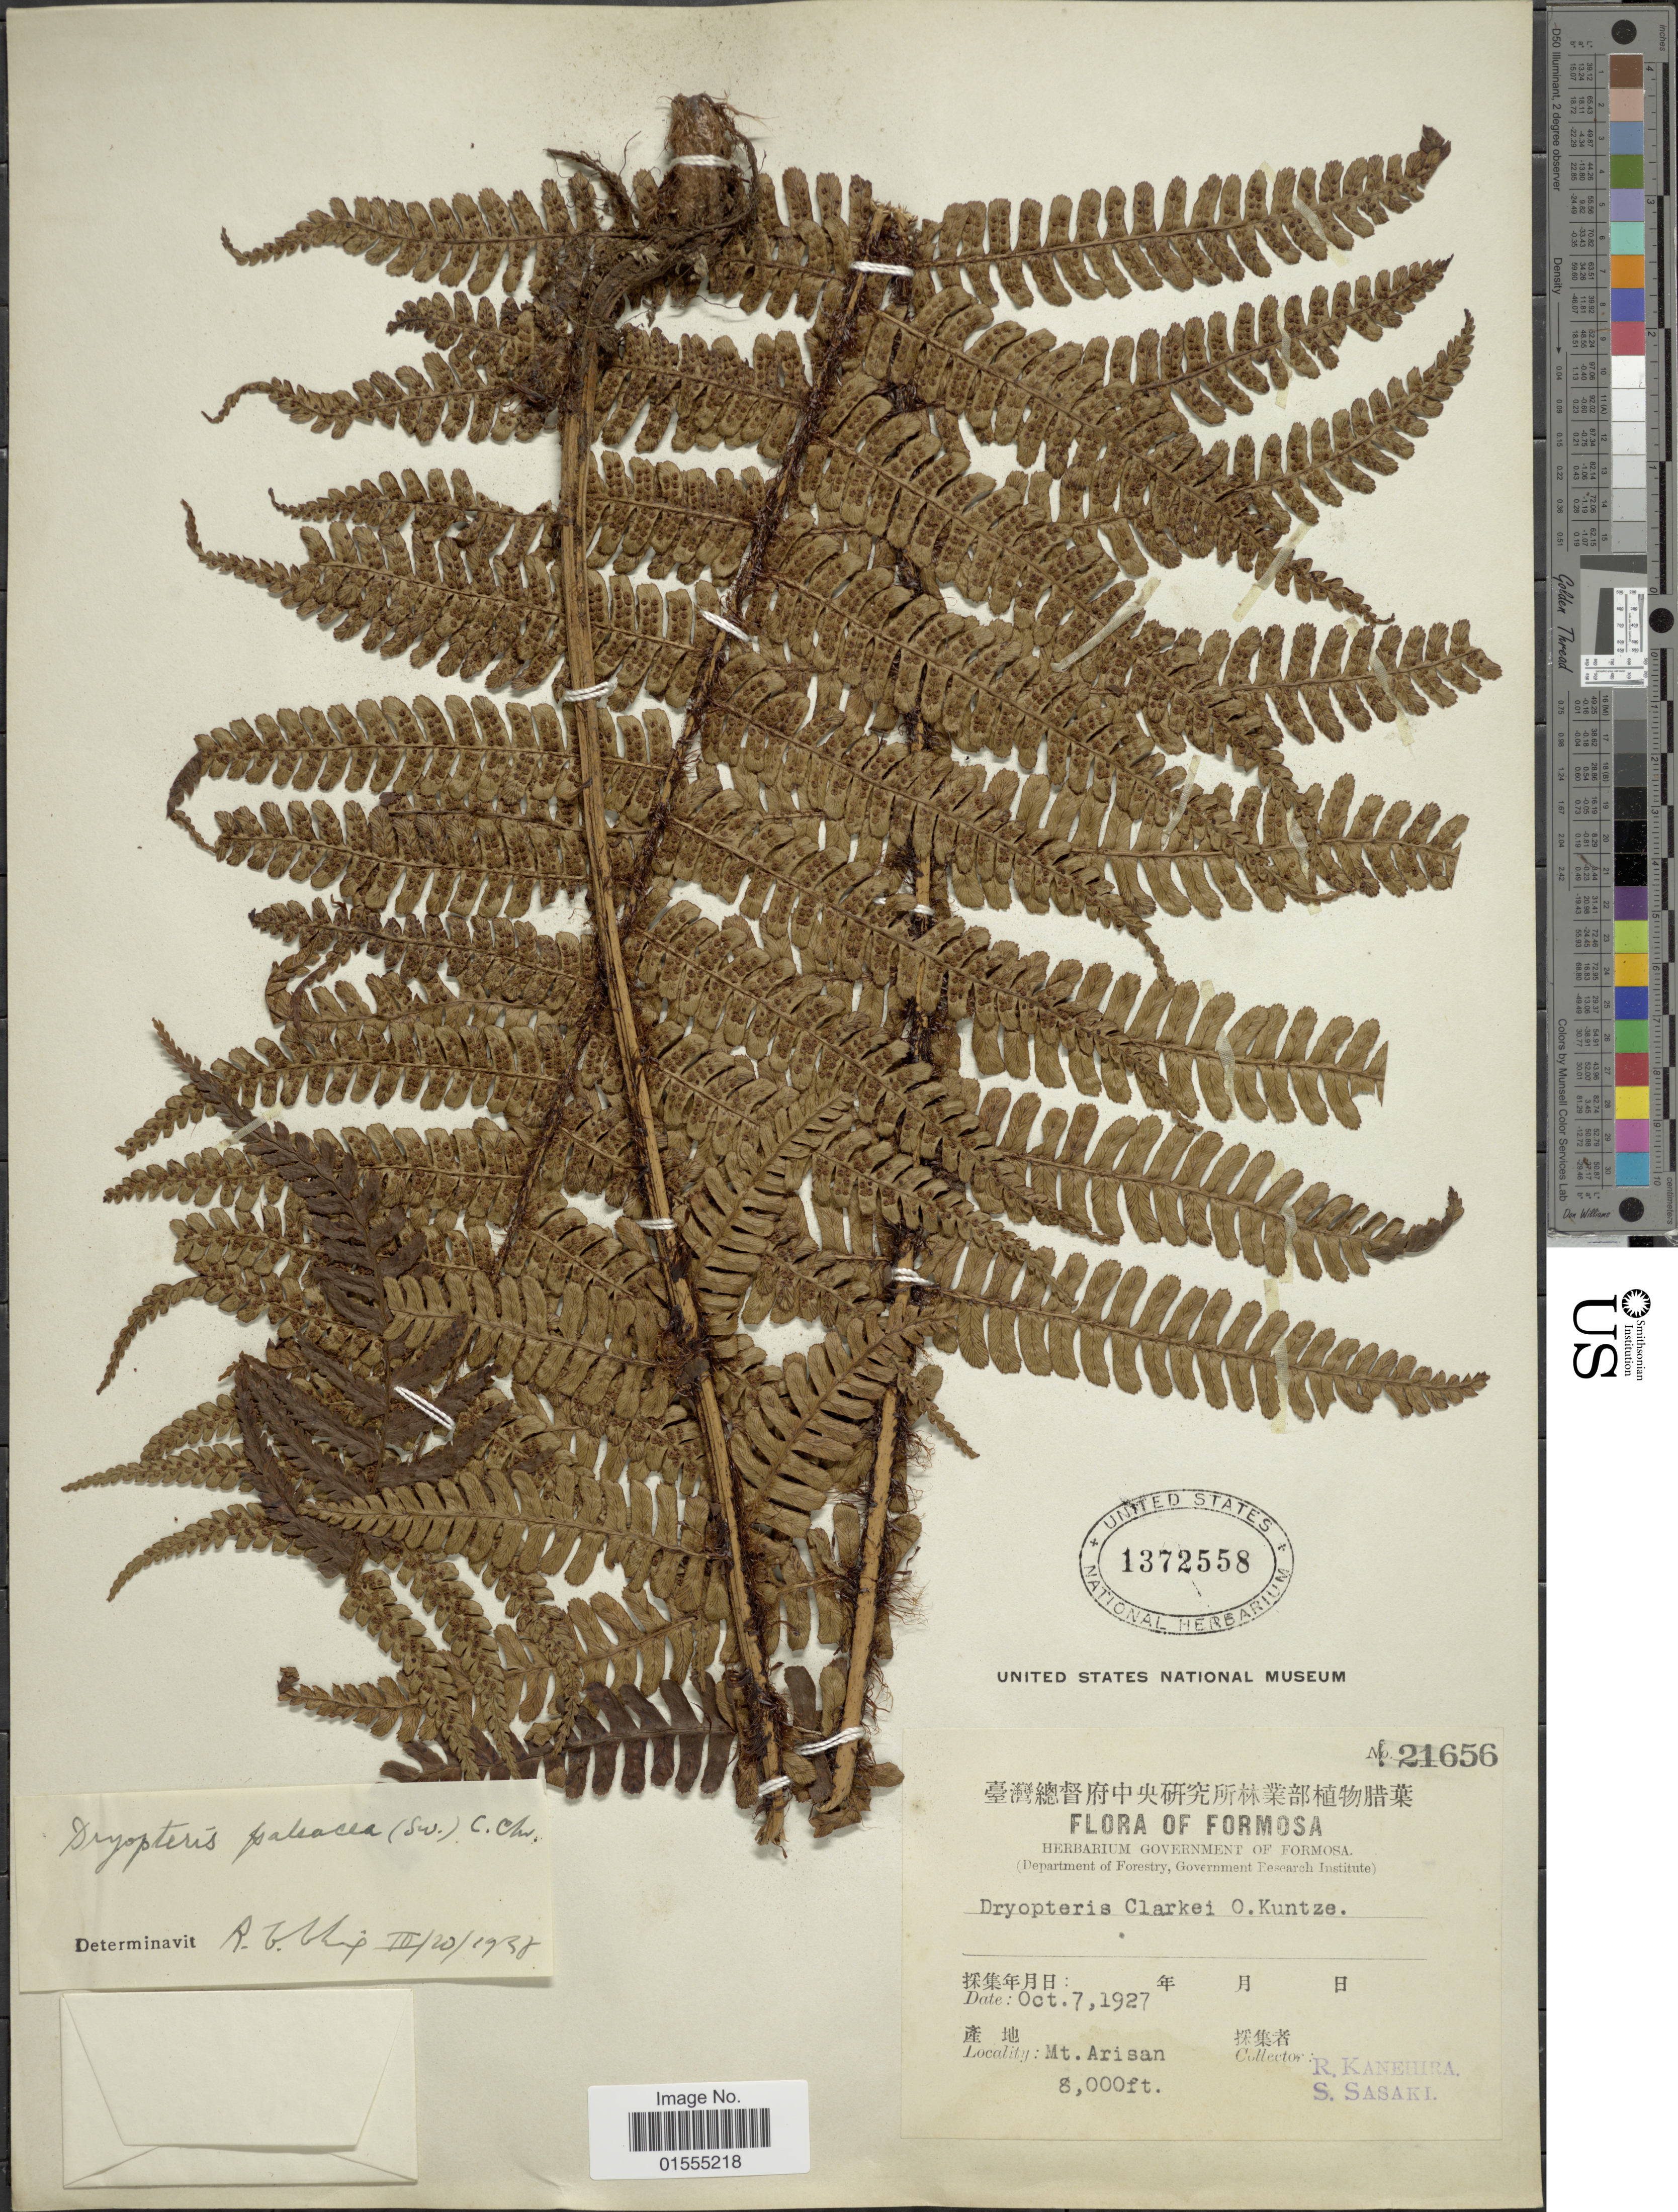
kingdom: Plantae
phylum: Tracheophyta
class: Polypodiopsida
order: Polypodiales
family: Dryopteridaceae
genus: Dryopteris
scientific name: Dryopteris wallichiana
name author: (Spreng.) Hyl.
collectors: R. Kanehira & S. Sasaki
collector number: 21656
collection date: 1927-10-07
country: Taiwan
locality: Mt Arisan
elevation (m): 2438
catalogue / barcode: US 1372558